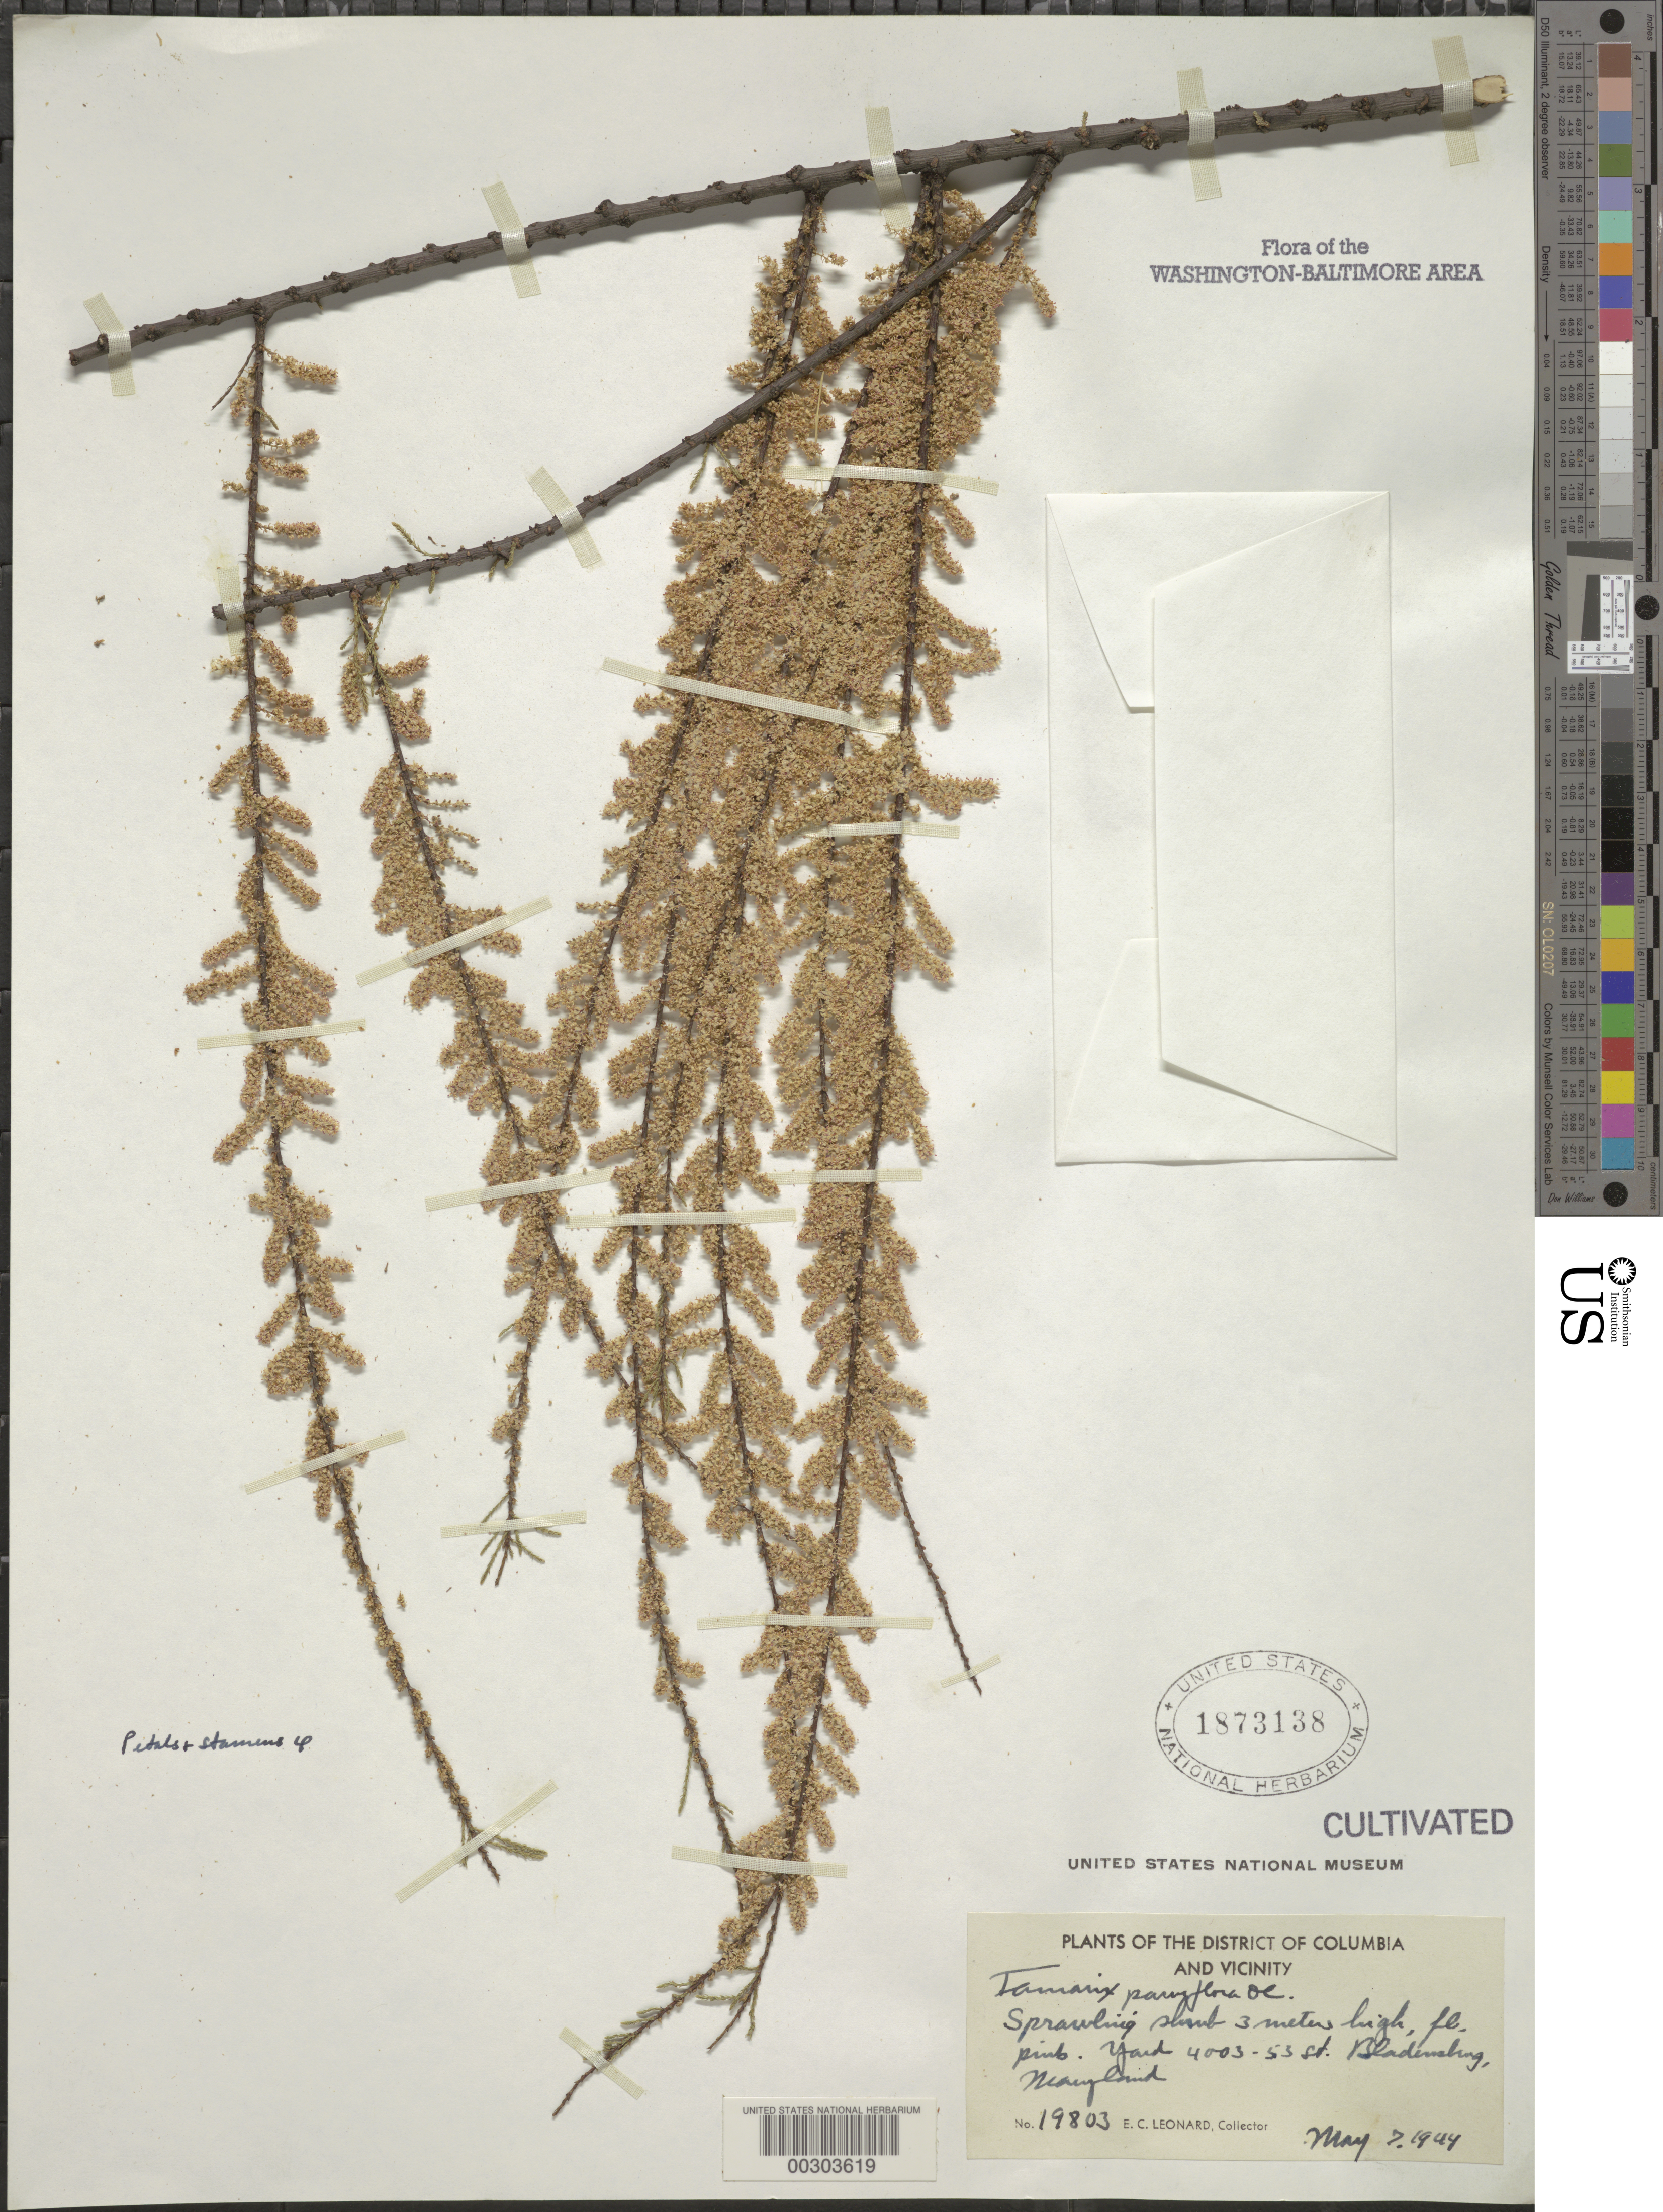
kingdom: Plantae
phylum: Tracheophyta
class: Magnoliopsida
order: Caryophyllales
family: Tamaricaceae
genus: Tamarix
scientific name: Tamarix parviflora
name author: DC.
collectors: E. C. Leonard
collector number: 19803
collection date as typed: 07 May 1944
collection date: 1944-05-07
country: United States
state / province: Maryland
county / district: Prince George's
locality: Bladensburg, 4003 53 St.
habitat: Yard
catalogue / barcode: US 1873138